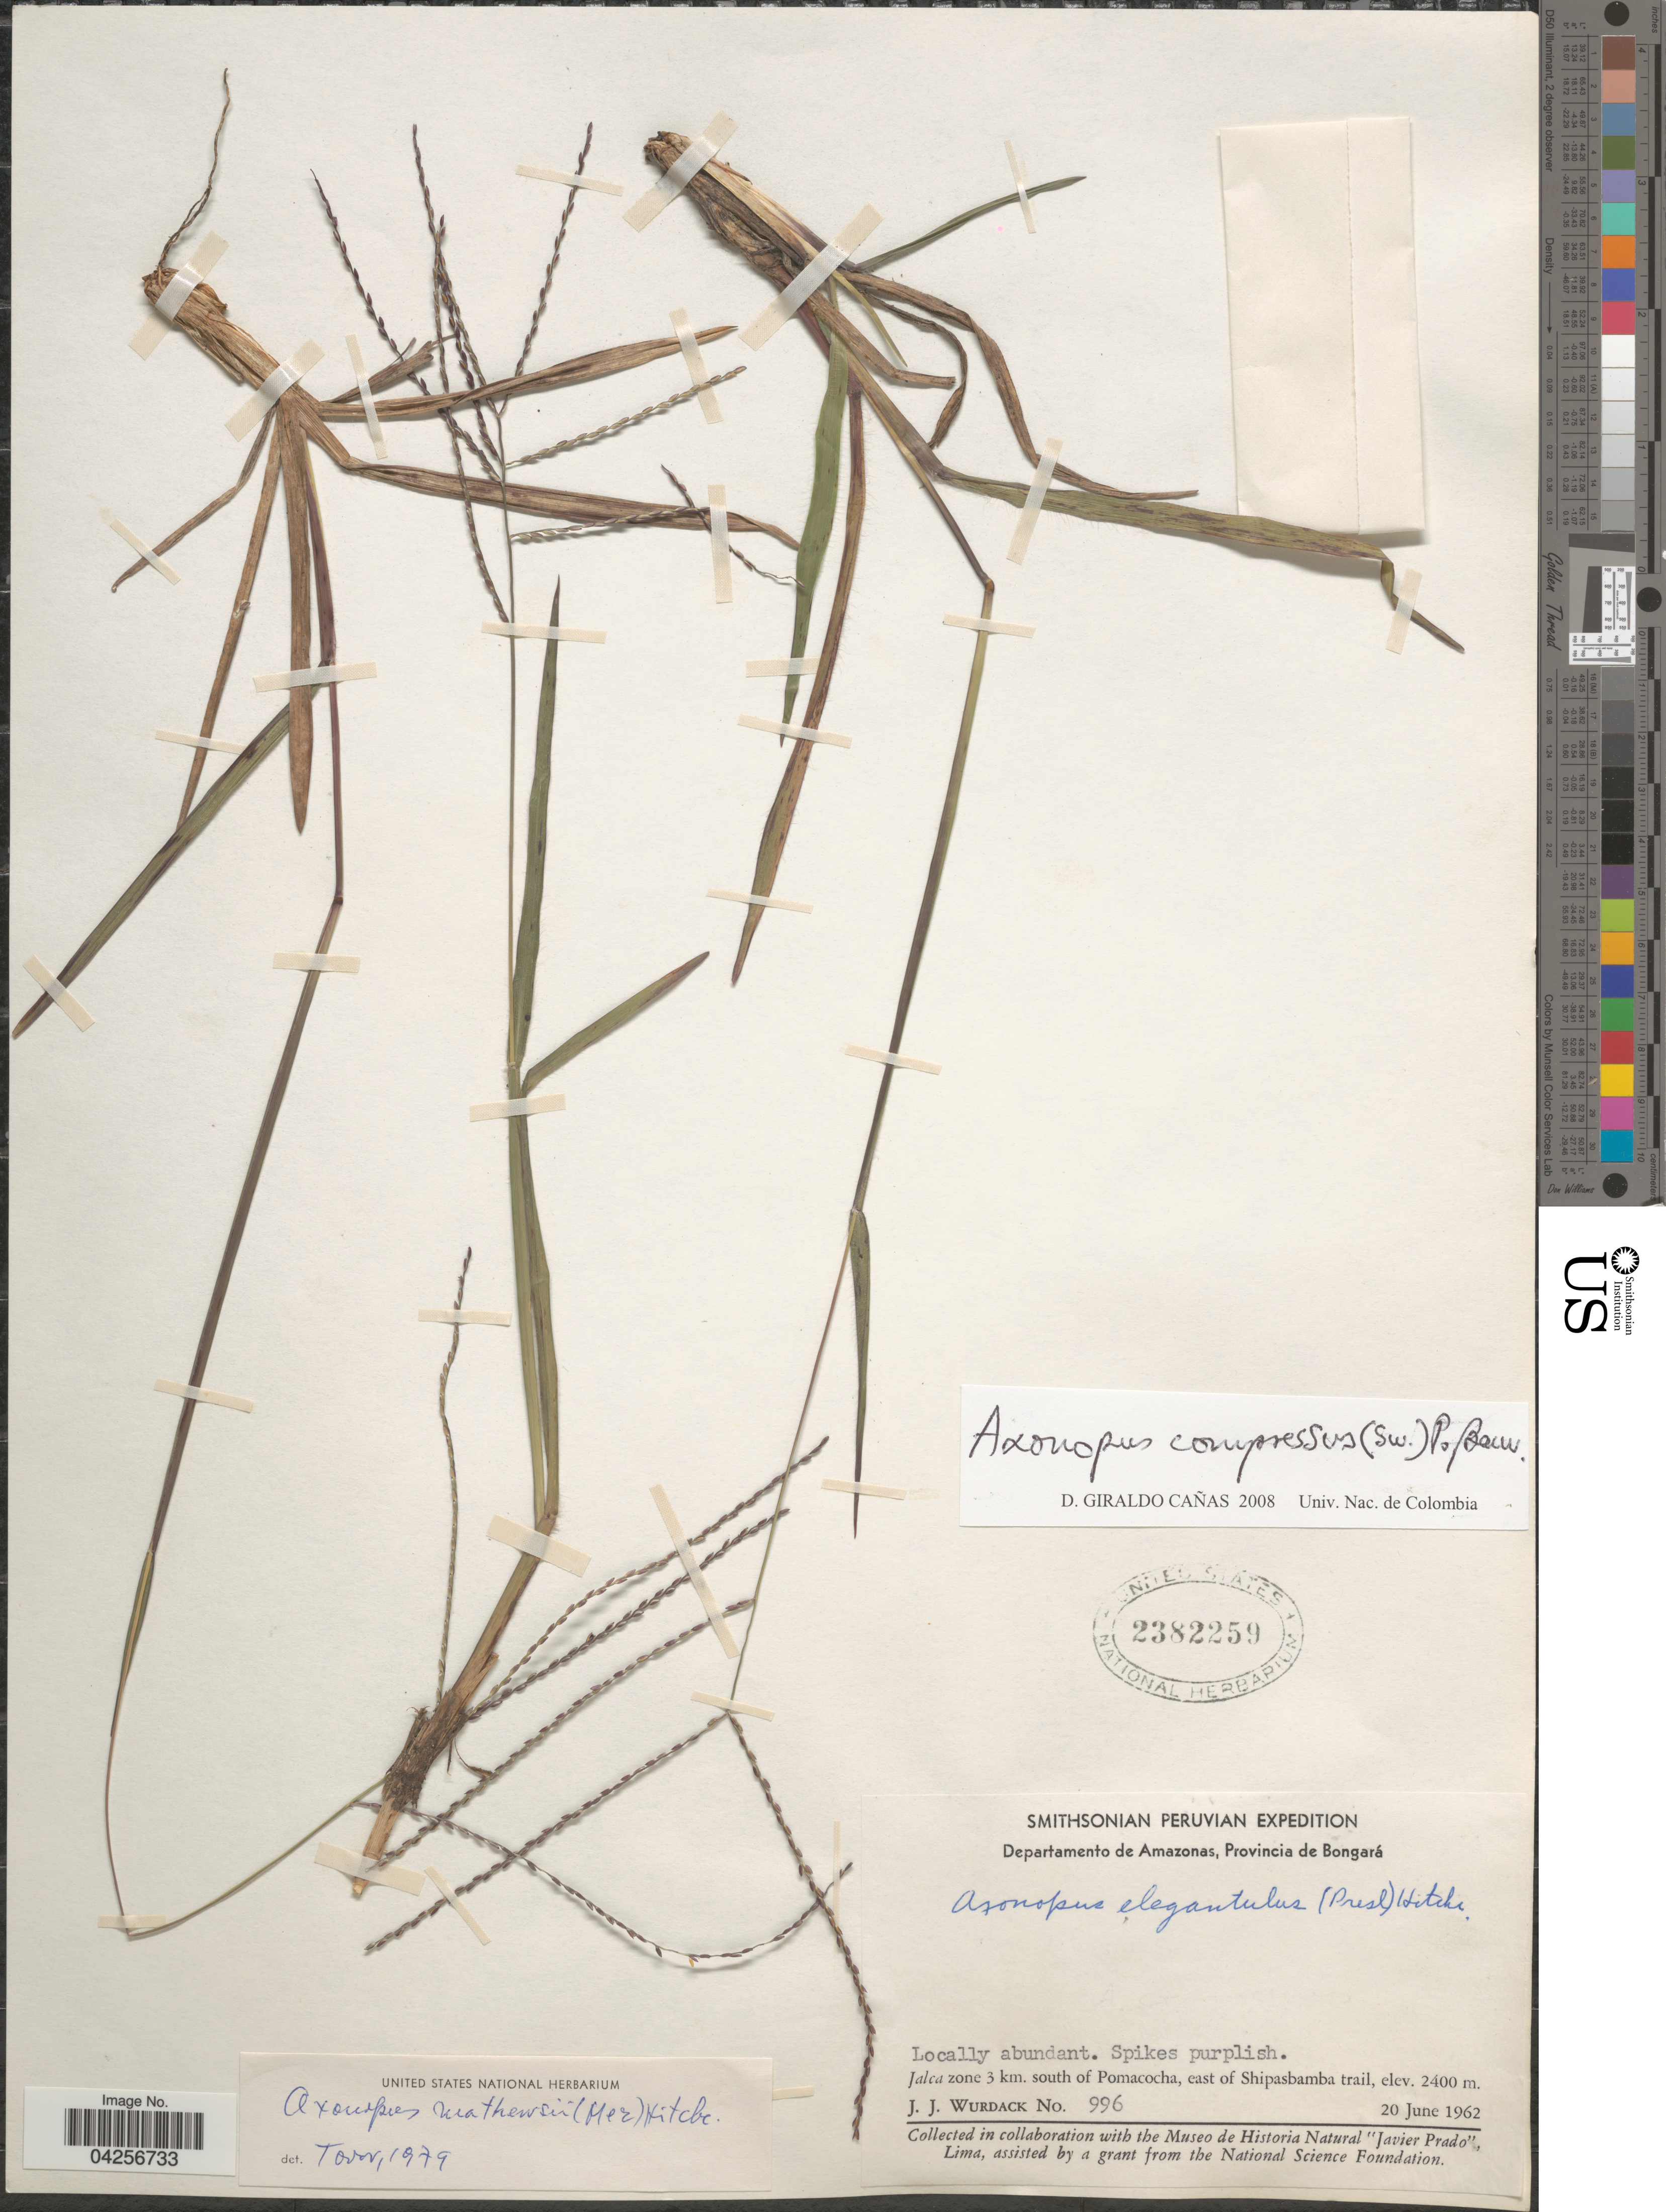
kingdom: Plantae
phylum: Tracheophyta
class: Liliopsida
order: Poales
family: Poaceae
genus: Axonopus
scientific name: Axonopus compressus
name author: (Sw.) P. Beauv.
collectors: J. J. Wurdack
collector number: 996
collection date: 1962-06-20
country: Peru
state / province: Amazonas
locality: Smithsonian Peruvian Expedition. Departamento de Amazonas, Provincia de Bongará. Jalca zone 3 km. south of Pomacocha, east of Shipasbamba trail.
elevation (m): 2400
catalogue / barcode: US 2382259